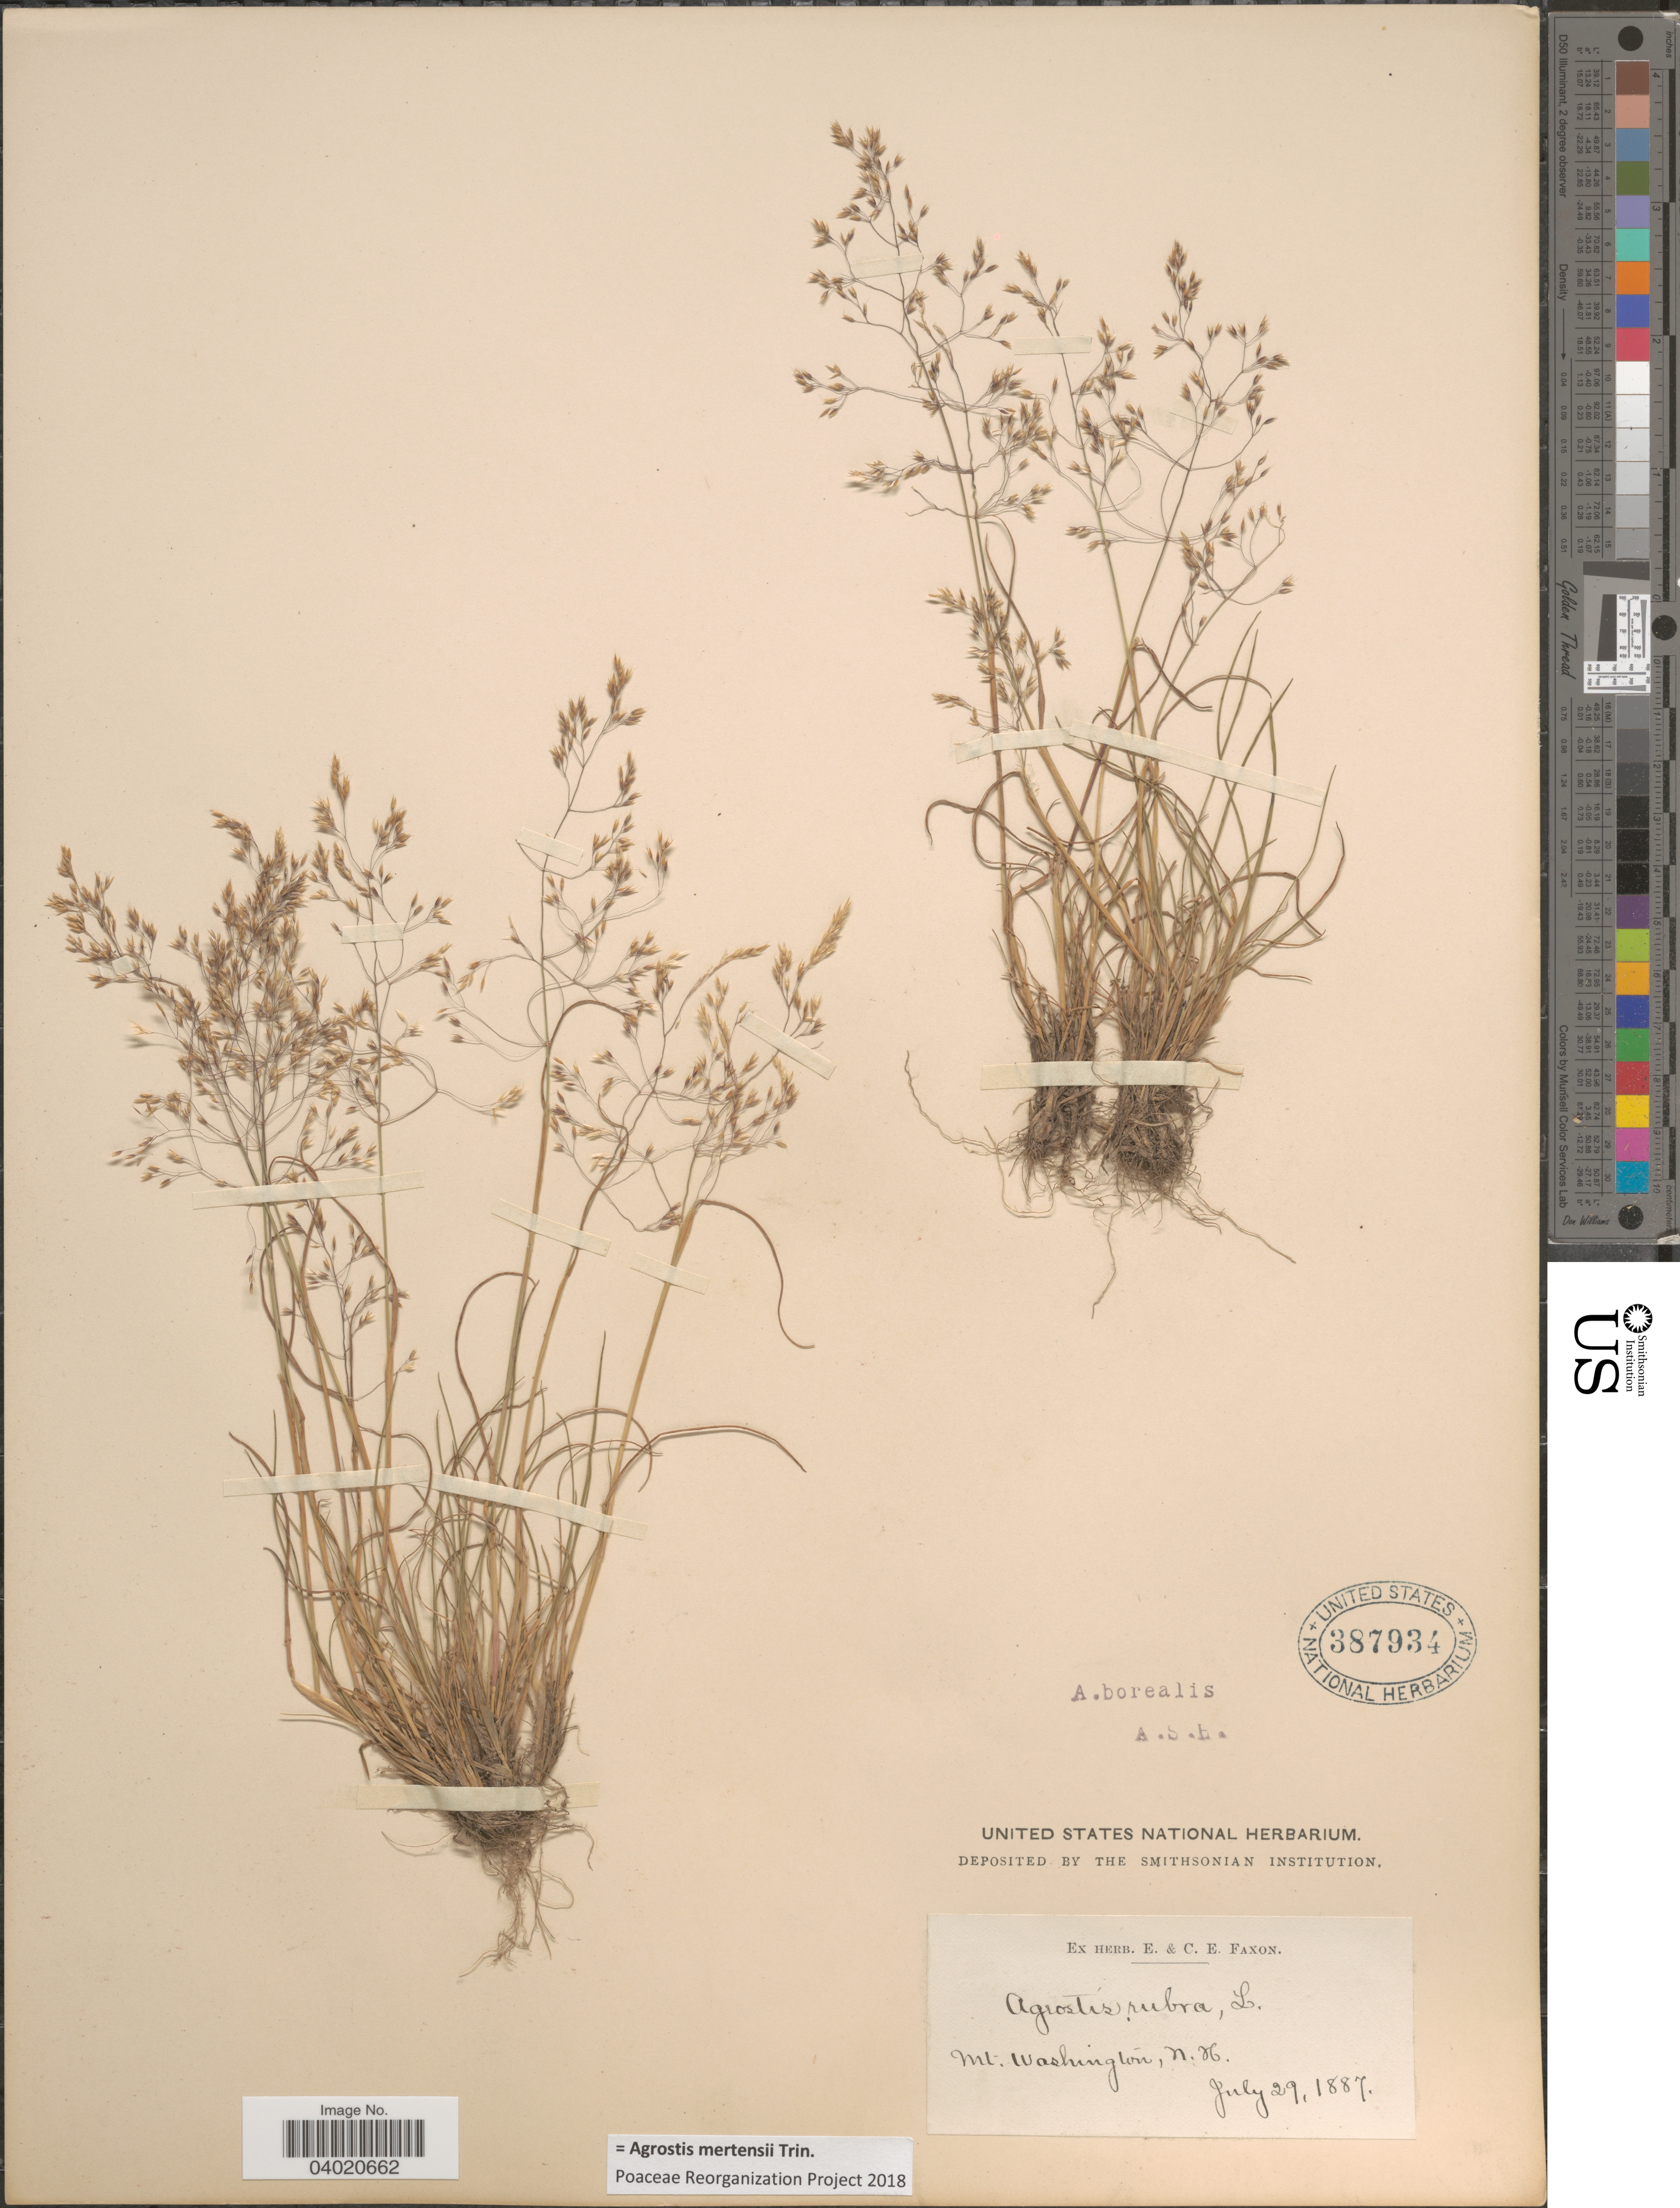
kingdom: Plantae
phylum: Tracheophyta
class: Liliopsida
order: Poales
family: Poaceae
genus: Agrostis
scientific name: Agrostis mertensii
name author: Trin.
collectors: ex herb. E. & C.E. Faxon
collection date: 1887-07-29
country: United States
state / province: New Hampshire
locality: Mt. Washington.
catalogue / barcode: US 387934